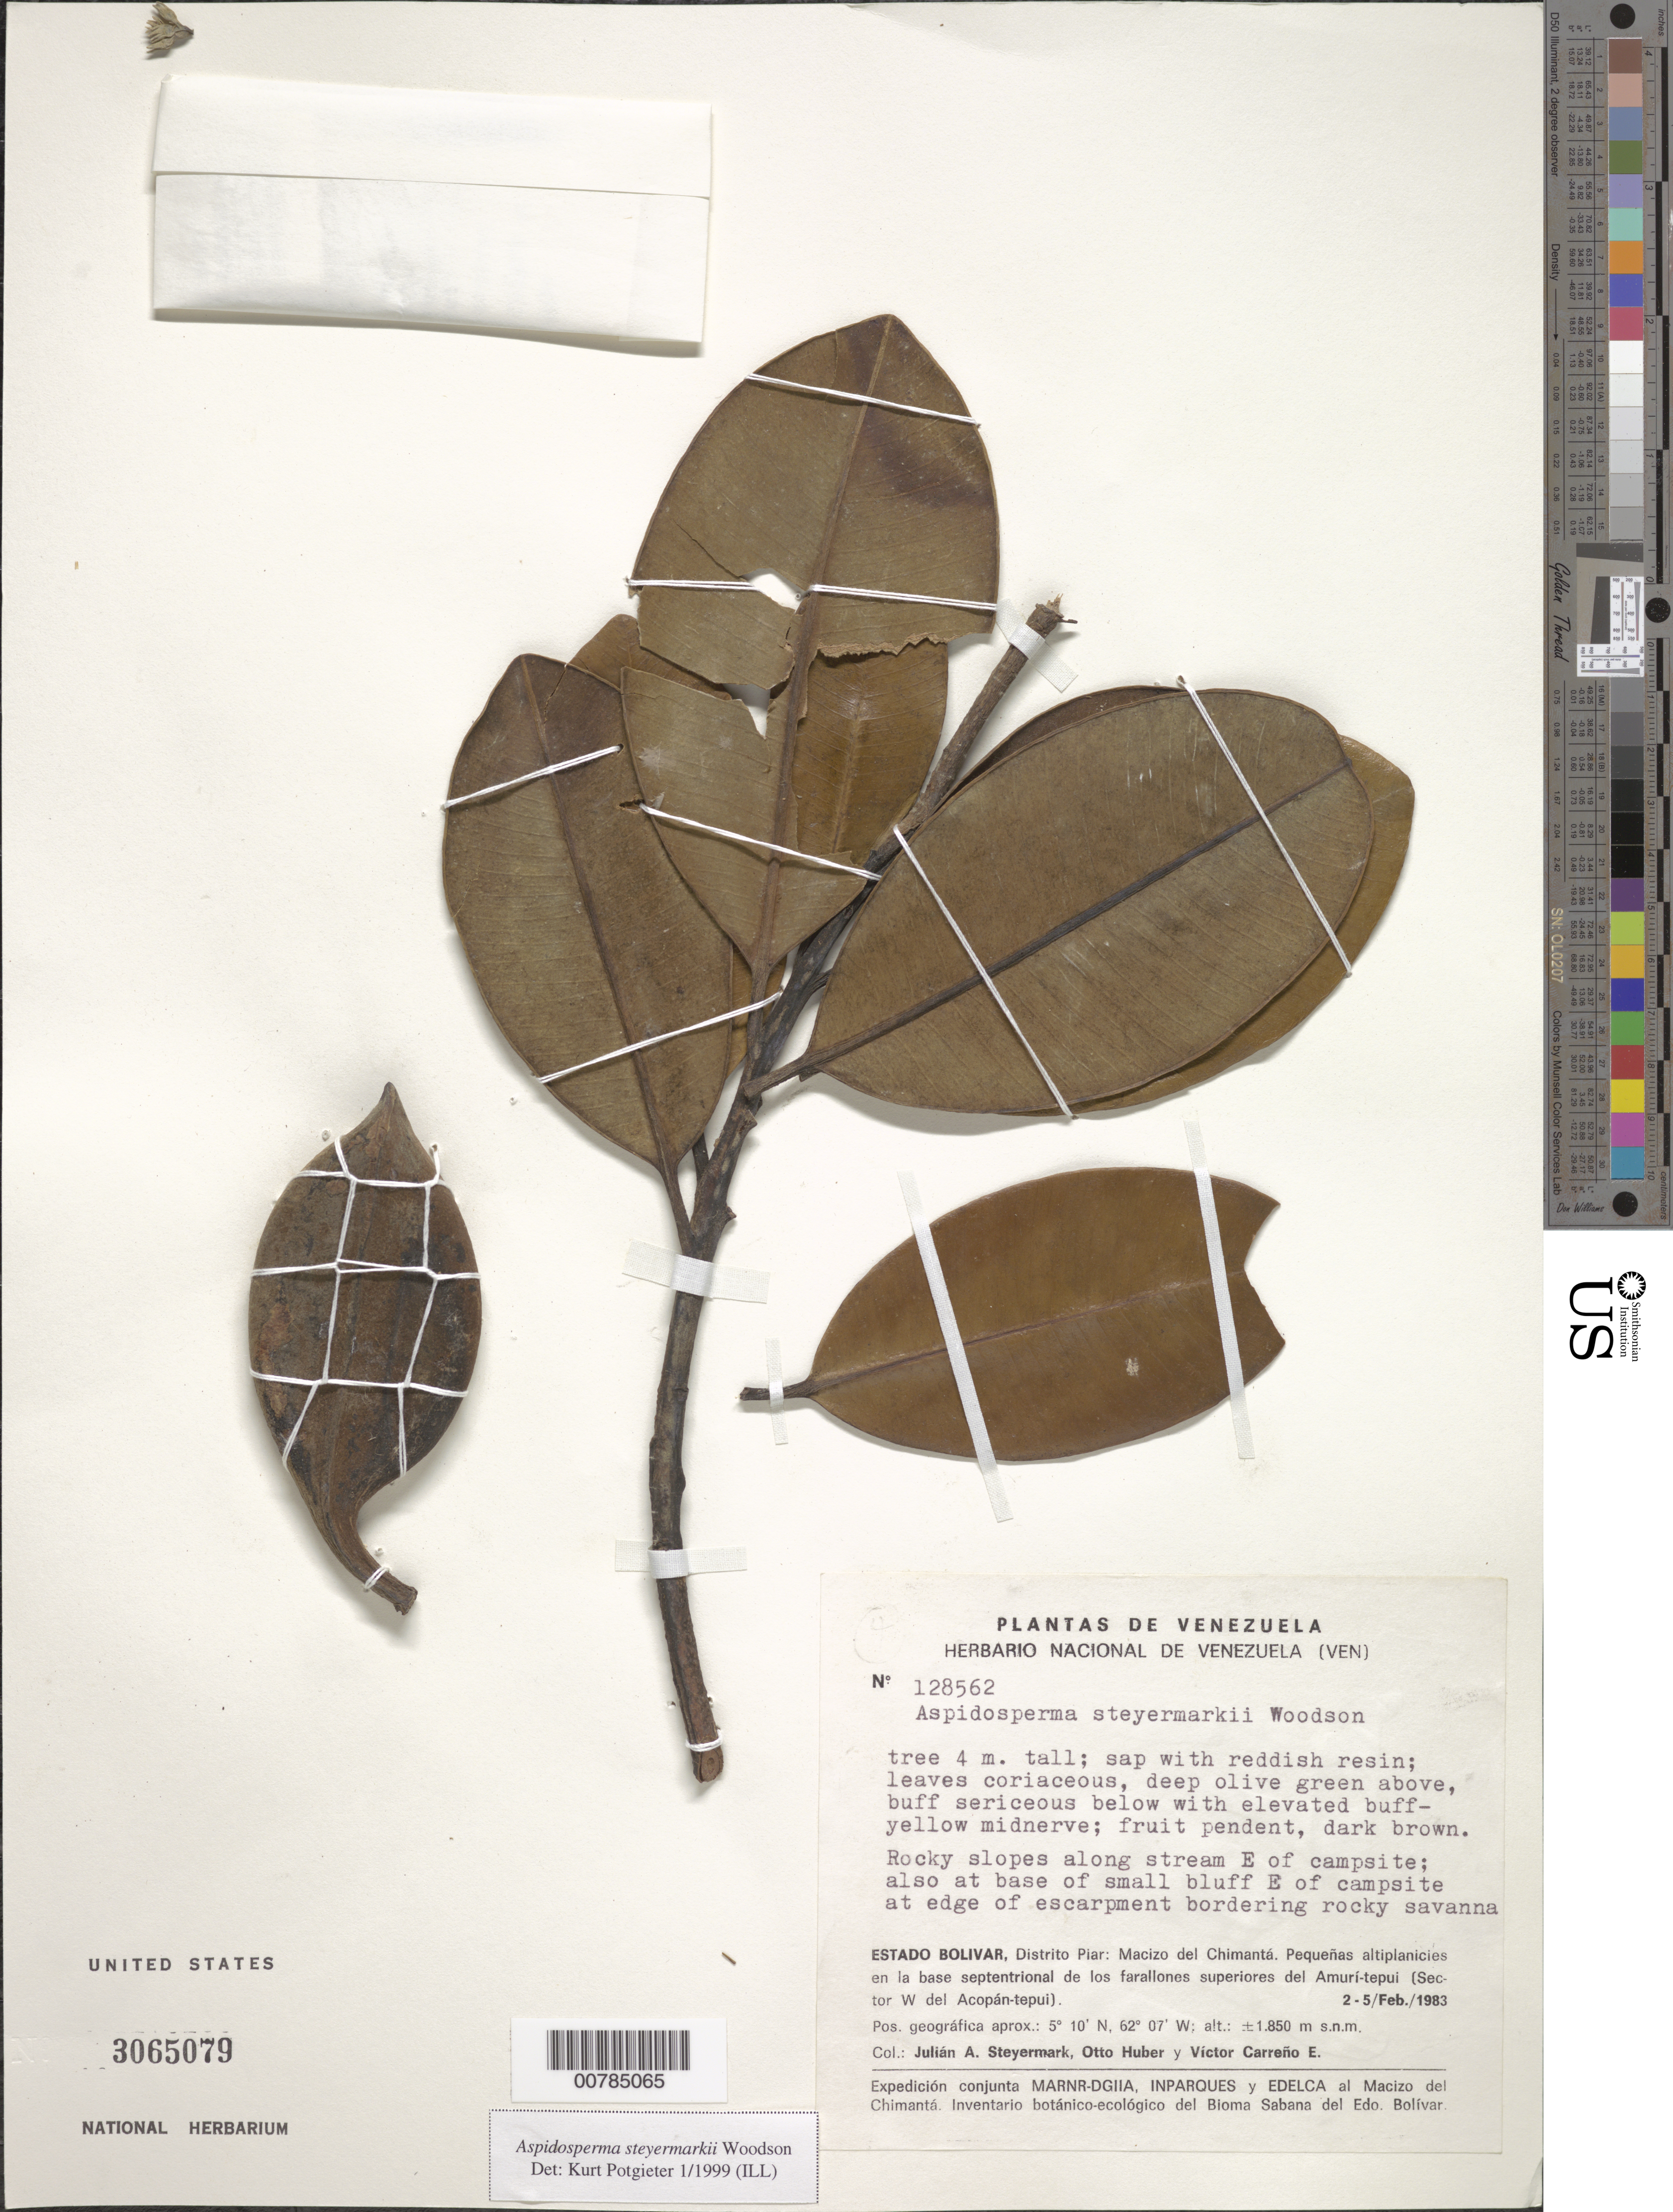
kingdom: Plantae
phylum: Tracheophyta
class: Magnoliopsida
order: Gentianales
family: Apocynaceae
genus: Aspidosperma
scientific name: Aspidosperma steyermarkii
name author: Woodson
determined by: Potgieter, K.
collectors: J. Steyermark, O. Huber & V. Carreño E.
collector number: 128562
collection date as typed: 2-Feb-83 to 5-Feb-83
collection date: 1983-02-02/1983-02-05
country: Venezuela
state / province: Bolívar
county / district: Piar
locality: Macizo del Chimantá, Amuí-tepuí (Sector W del Acopán-tepuí); E of campsite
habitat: Rocky slopes along stream; also at edge of escarpment bordering rocky savanna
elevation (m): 1850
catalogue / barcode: US 3065079